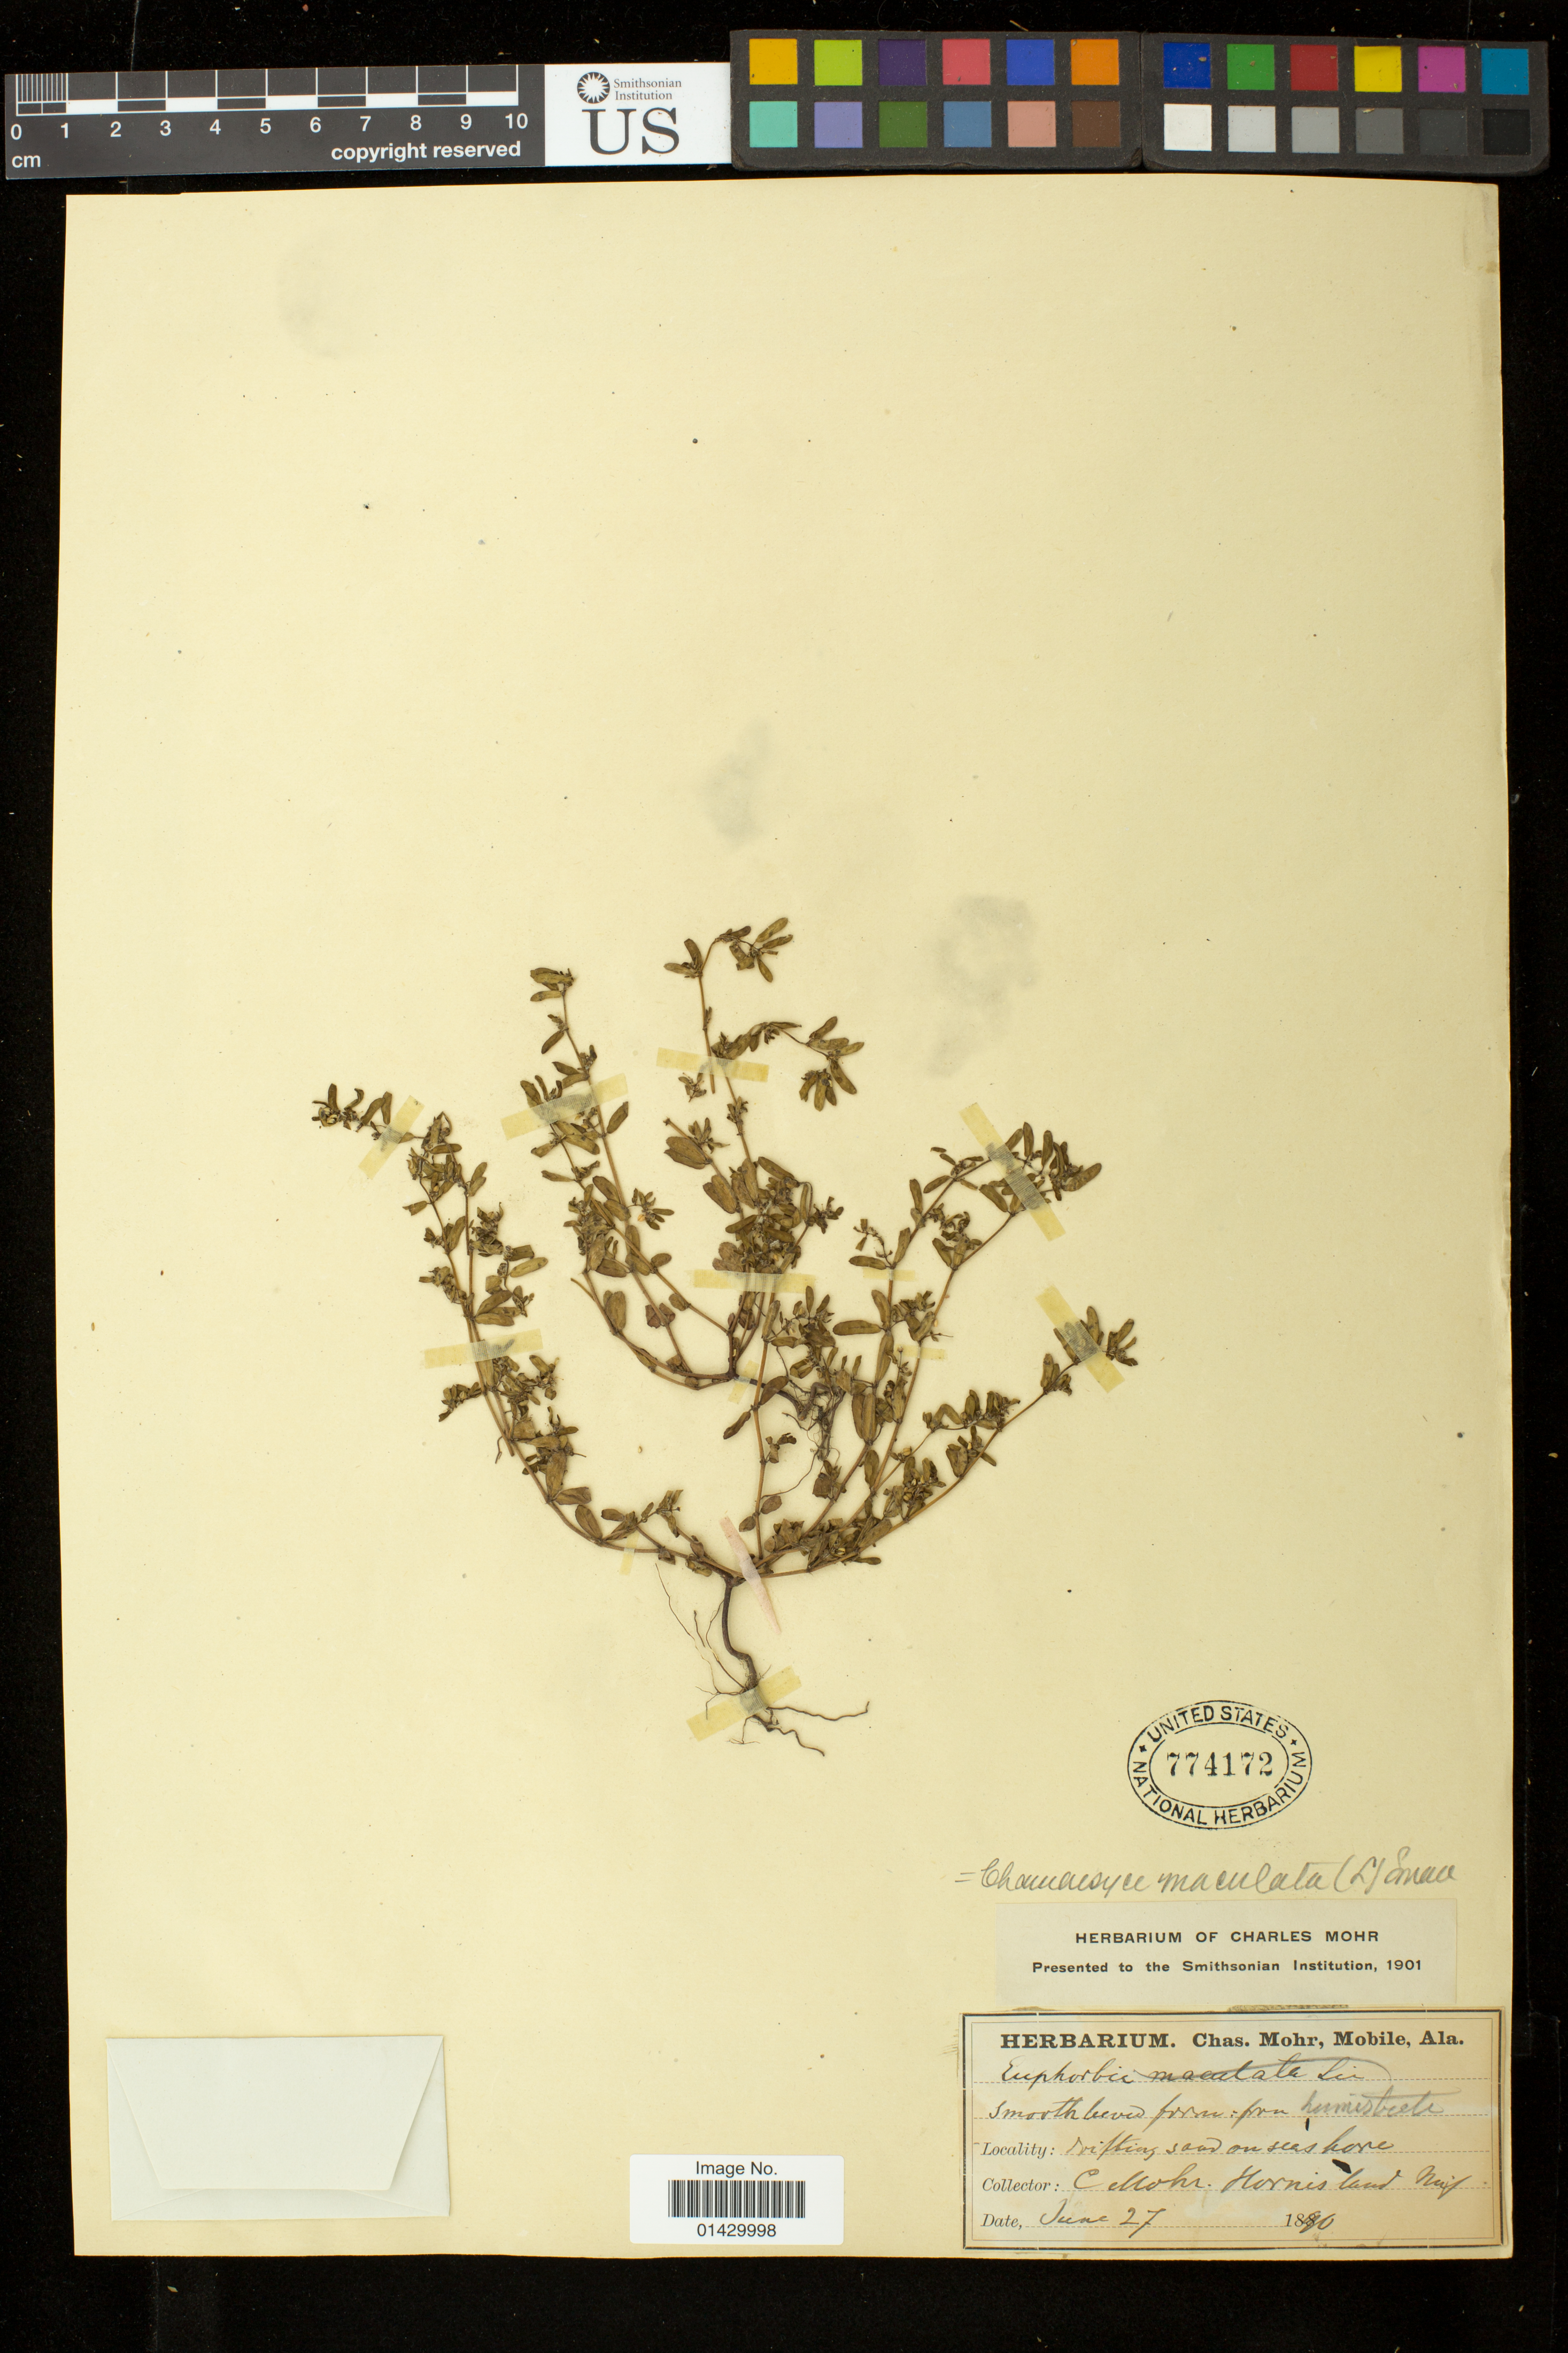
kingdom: Plantae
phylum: Tracheophyta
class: Magnoliopsida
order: Malpighiales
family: Euphorbiaceae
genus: Euphorbia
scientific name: Euphorbia maculata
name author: L.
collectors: C. T. Mohr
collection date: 1890-06-27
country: United States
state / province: Mississippi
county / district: Jackson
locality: Horn Island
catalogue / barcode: US 774172